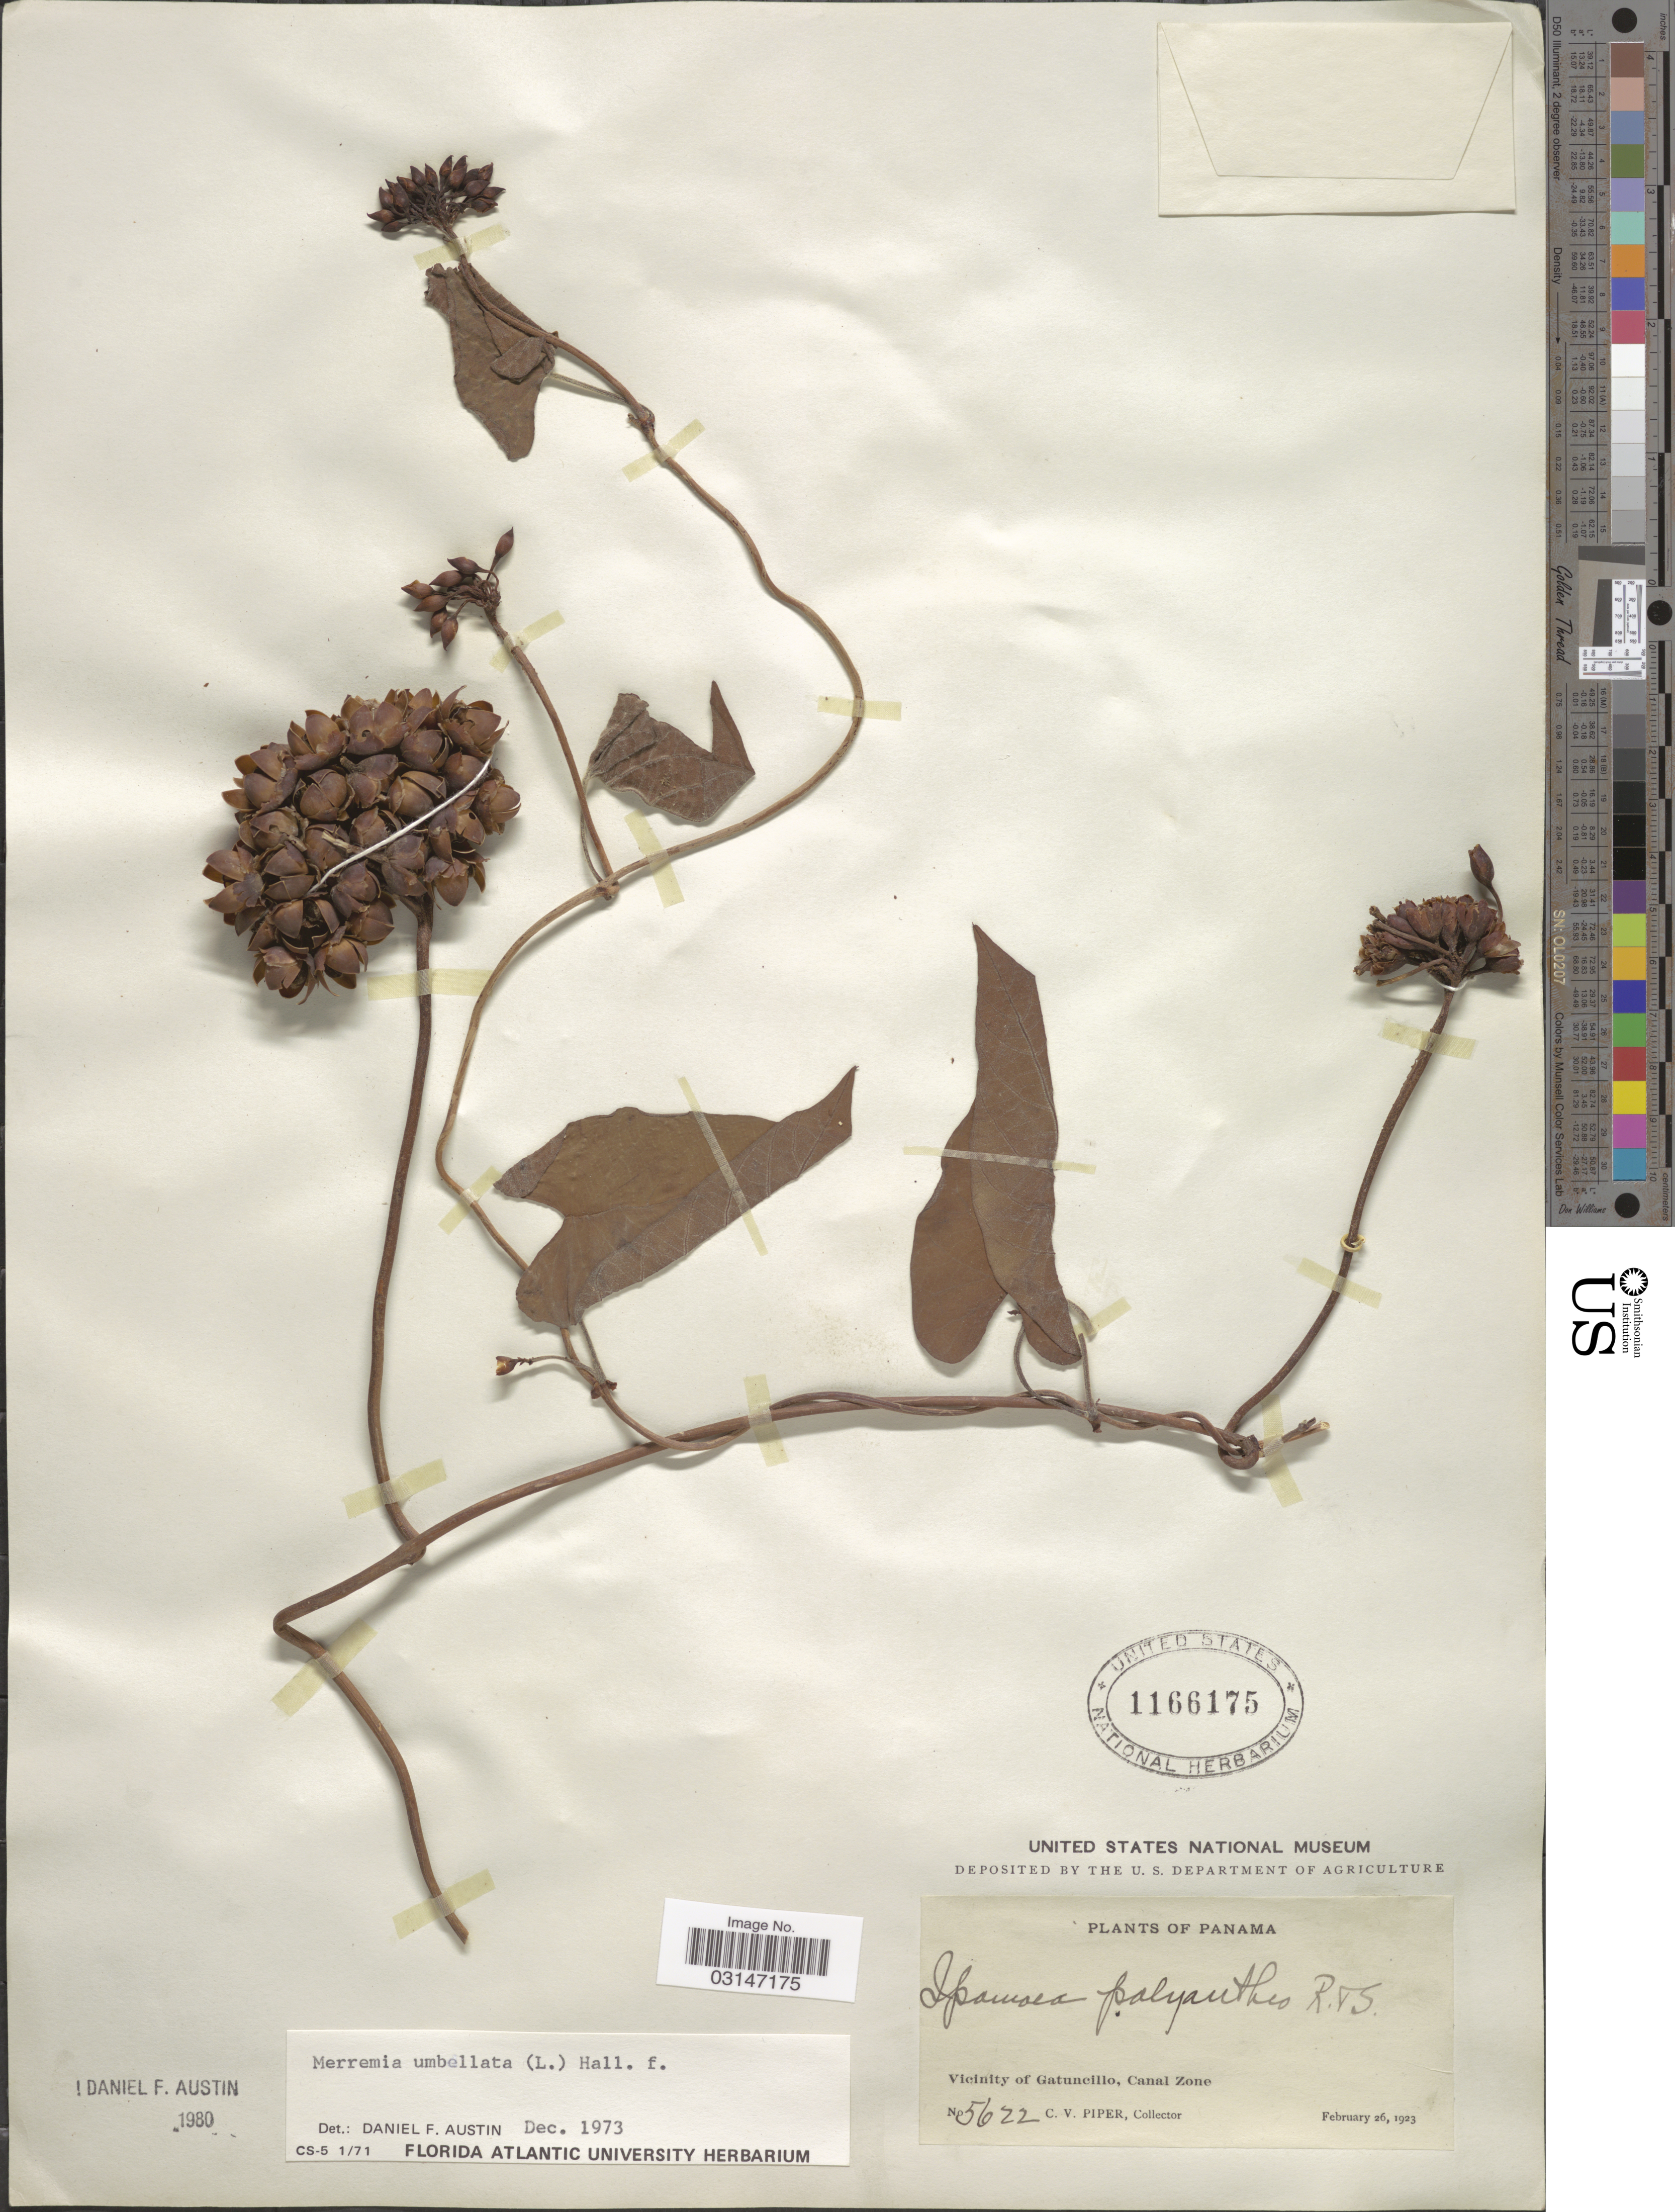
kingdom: Plantae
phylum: Tracheophyta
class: Magnoliopsida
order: Solanales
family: Convolvulaceae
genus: Camonea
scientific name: Camonea umbellata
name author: (L.) A. R. Simões & Staples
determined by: Strong, Mark T., (BOT), Smithsonian Institution - National Museum of Natural History (UNITED STATES)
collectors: C. V. Piper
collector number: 5622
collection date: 1923-02-26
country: Panama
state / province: Colón / Panamá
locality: Vicinity of Gatuncillo, Canal Zone.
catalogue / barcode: US 1166175